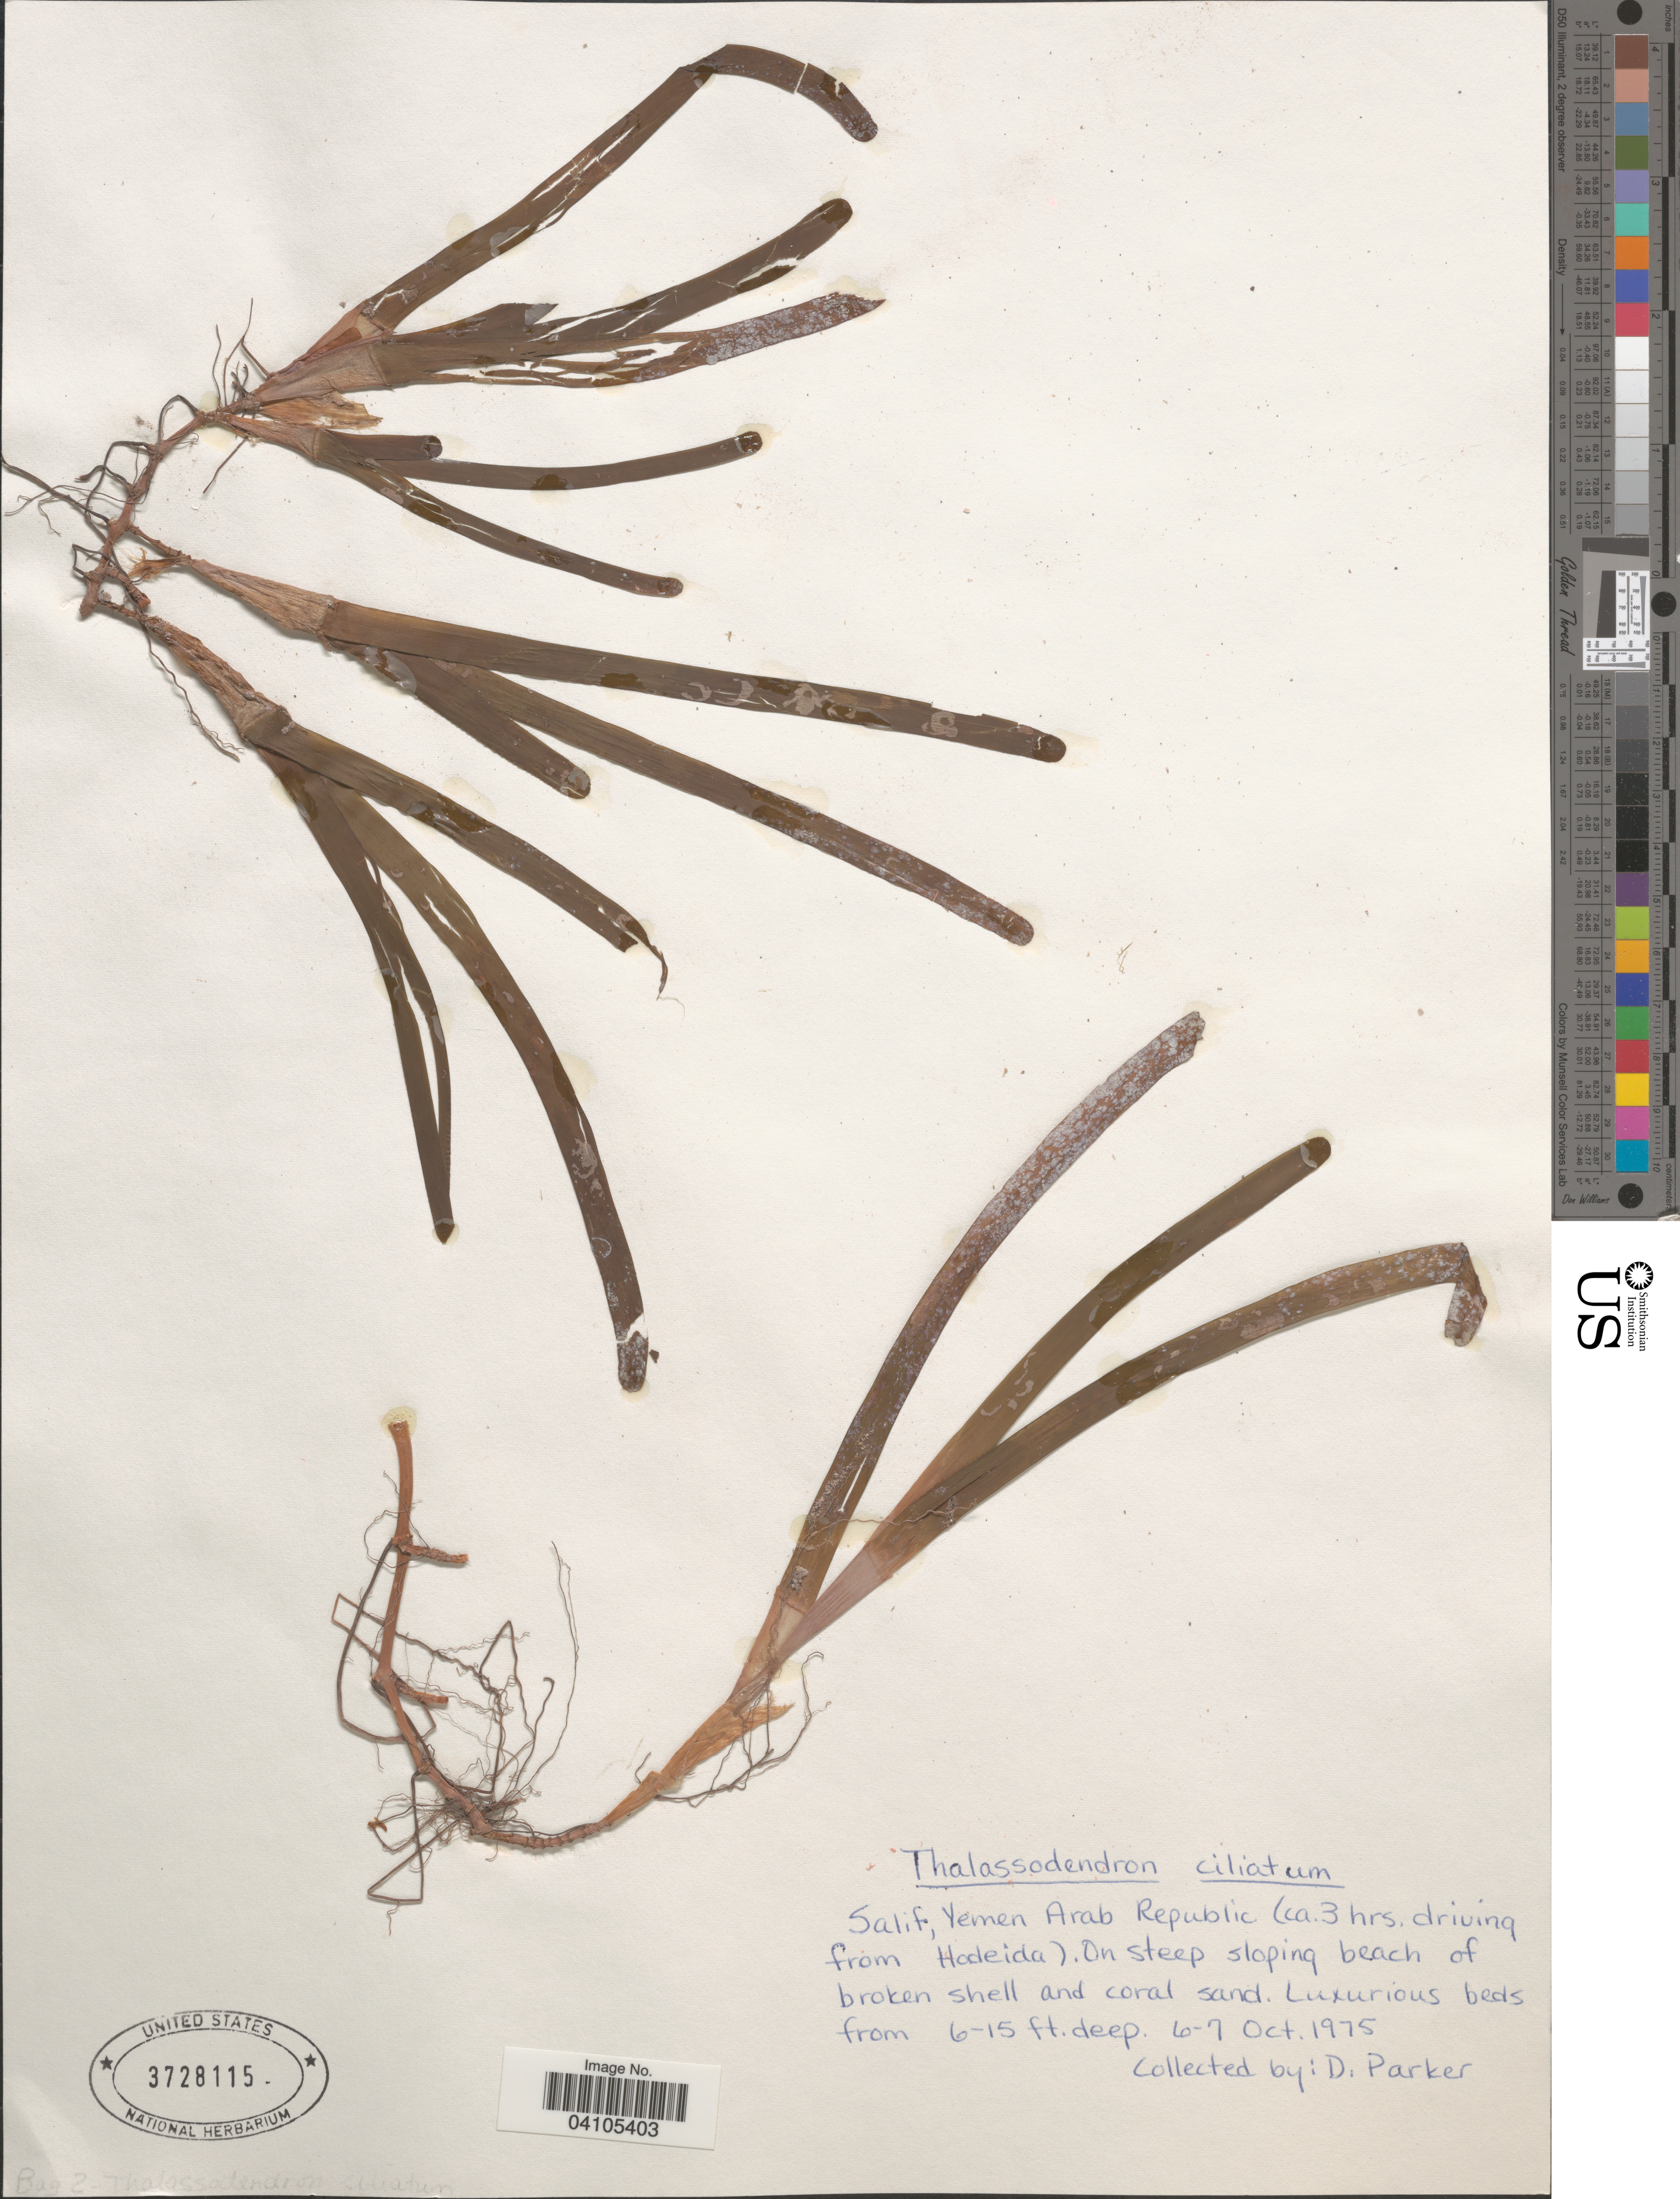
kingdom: Plantae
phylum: Tracheophyta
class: Liliopsida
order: Alismatales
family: Cymodoceaceae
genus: Thalassodendron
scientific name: Thalassodendron ciliatum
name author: (Forssk.) Hartog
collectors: D. Parker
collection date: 1975-10-06/1975-10-07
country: Yemen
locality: Salif, Yemen Arab Republic (ca. 3 hrs. driving from Hodeida).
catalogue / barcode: US 3728115